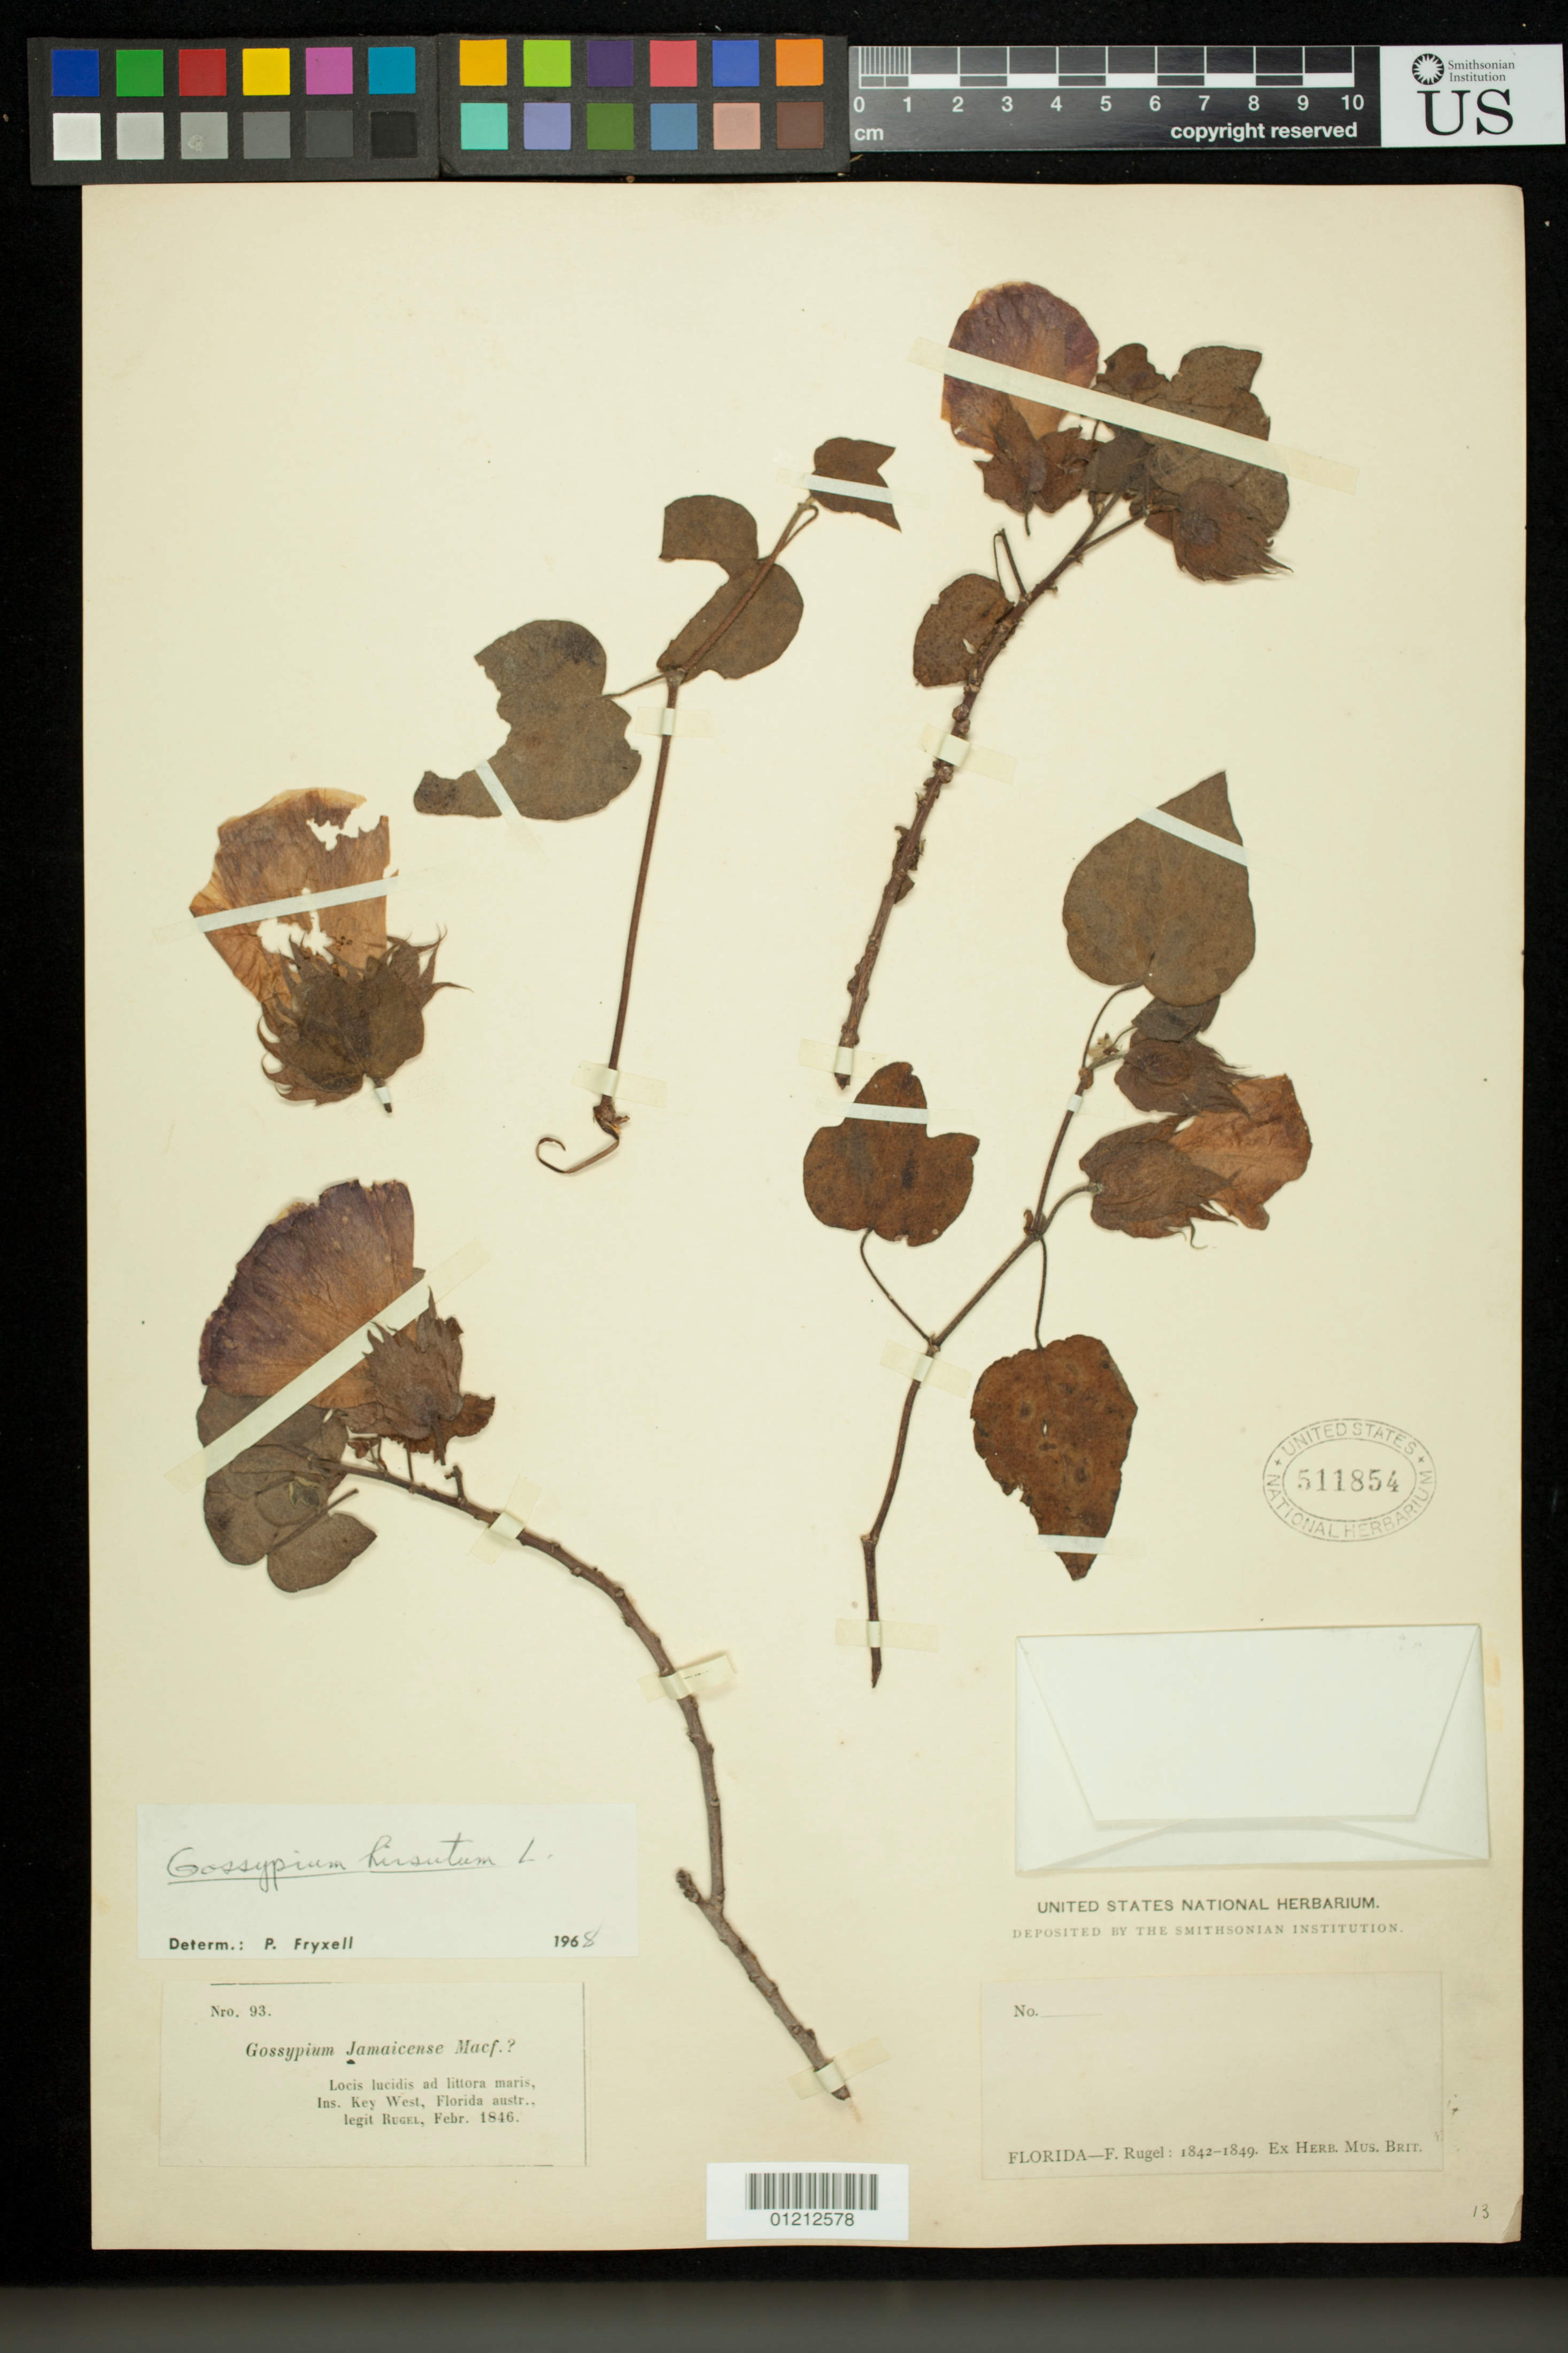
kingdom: Plantae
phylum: Tracheophyta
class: Magnoliopsida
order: Malvales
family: Malvaceae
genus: Gossypium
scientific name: Gossypium hirsutum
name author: L.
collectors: F. Rugel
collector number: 93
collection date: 1846-02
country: United States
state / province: Florida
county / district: Monroe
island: Key West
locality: Key West, Florida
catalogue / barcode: US 511854